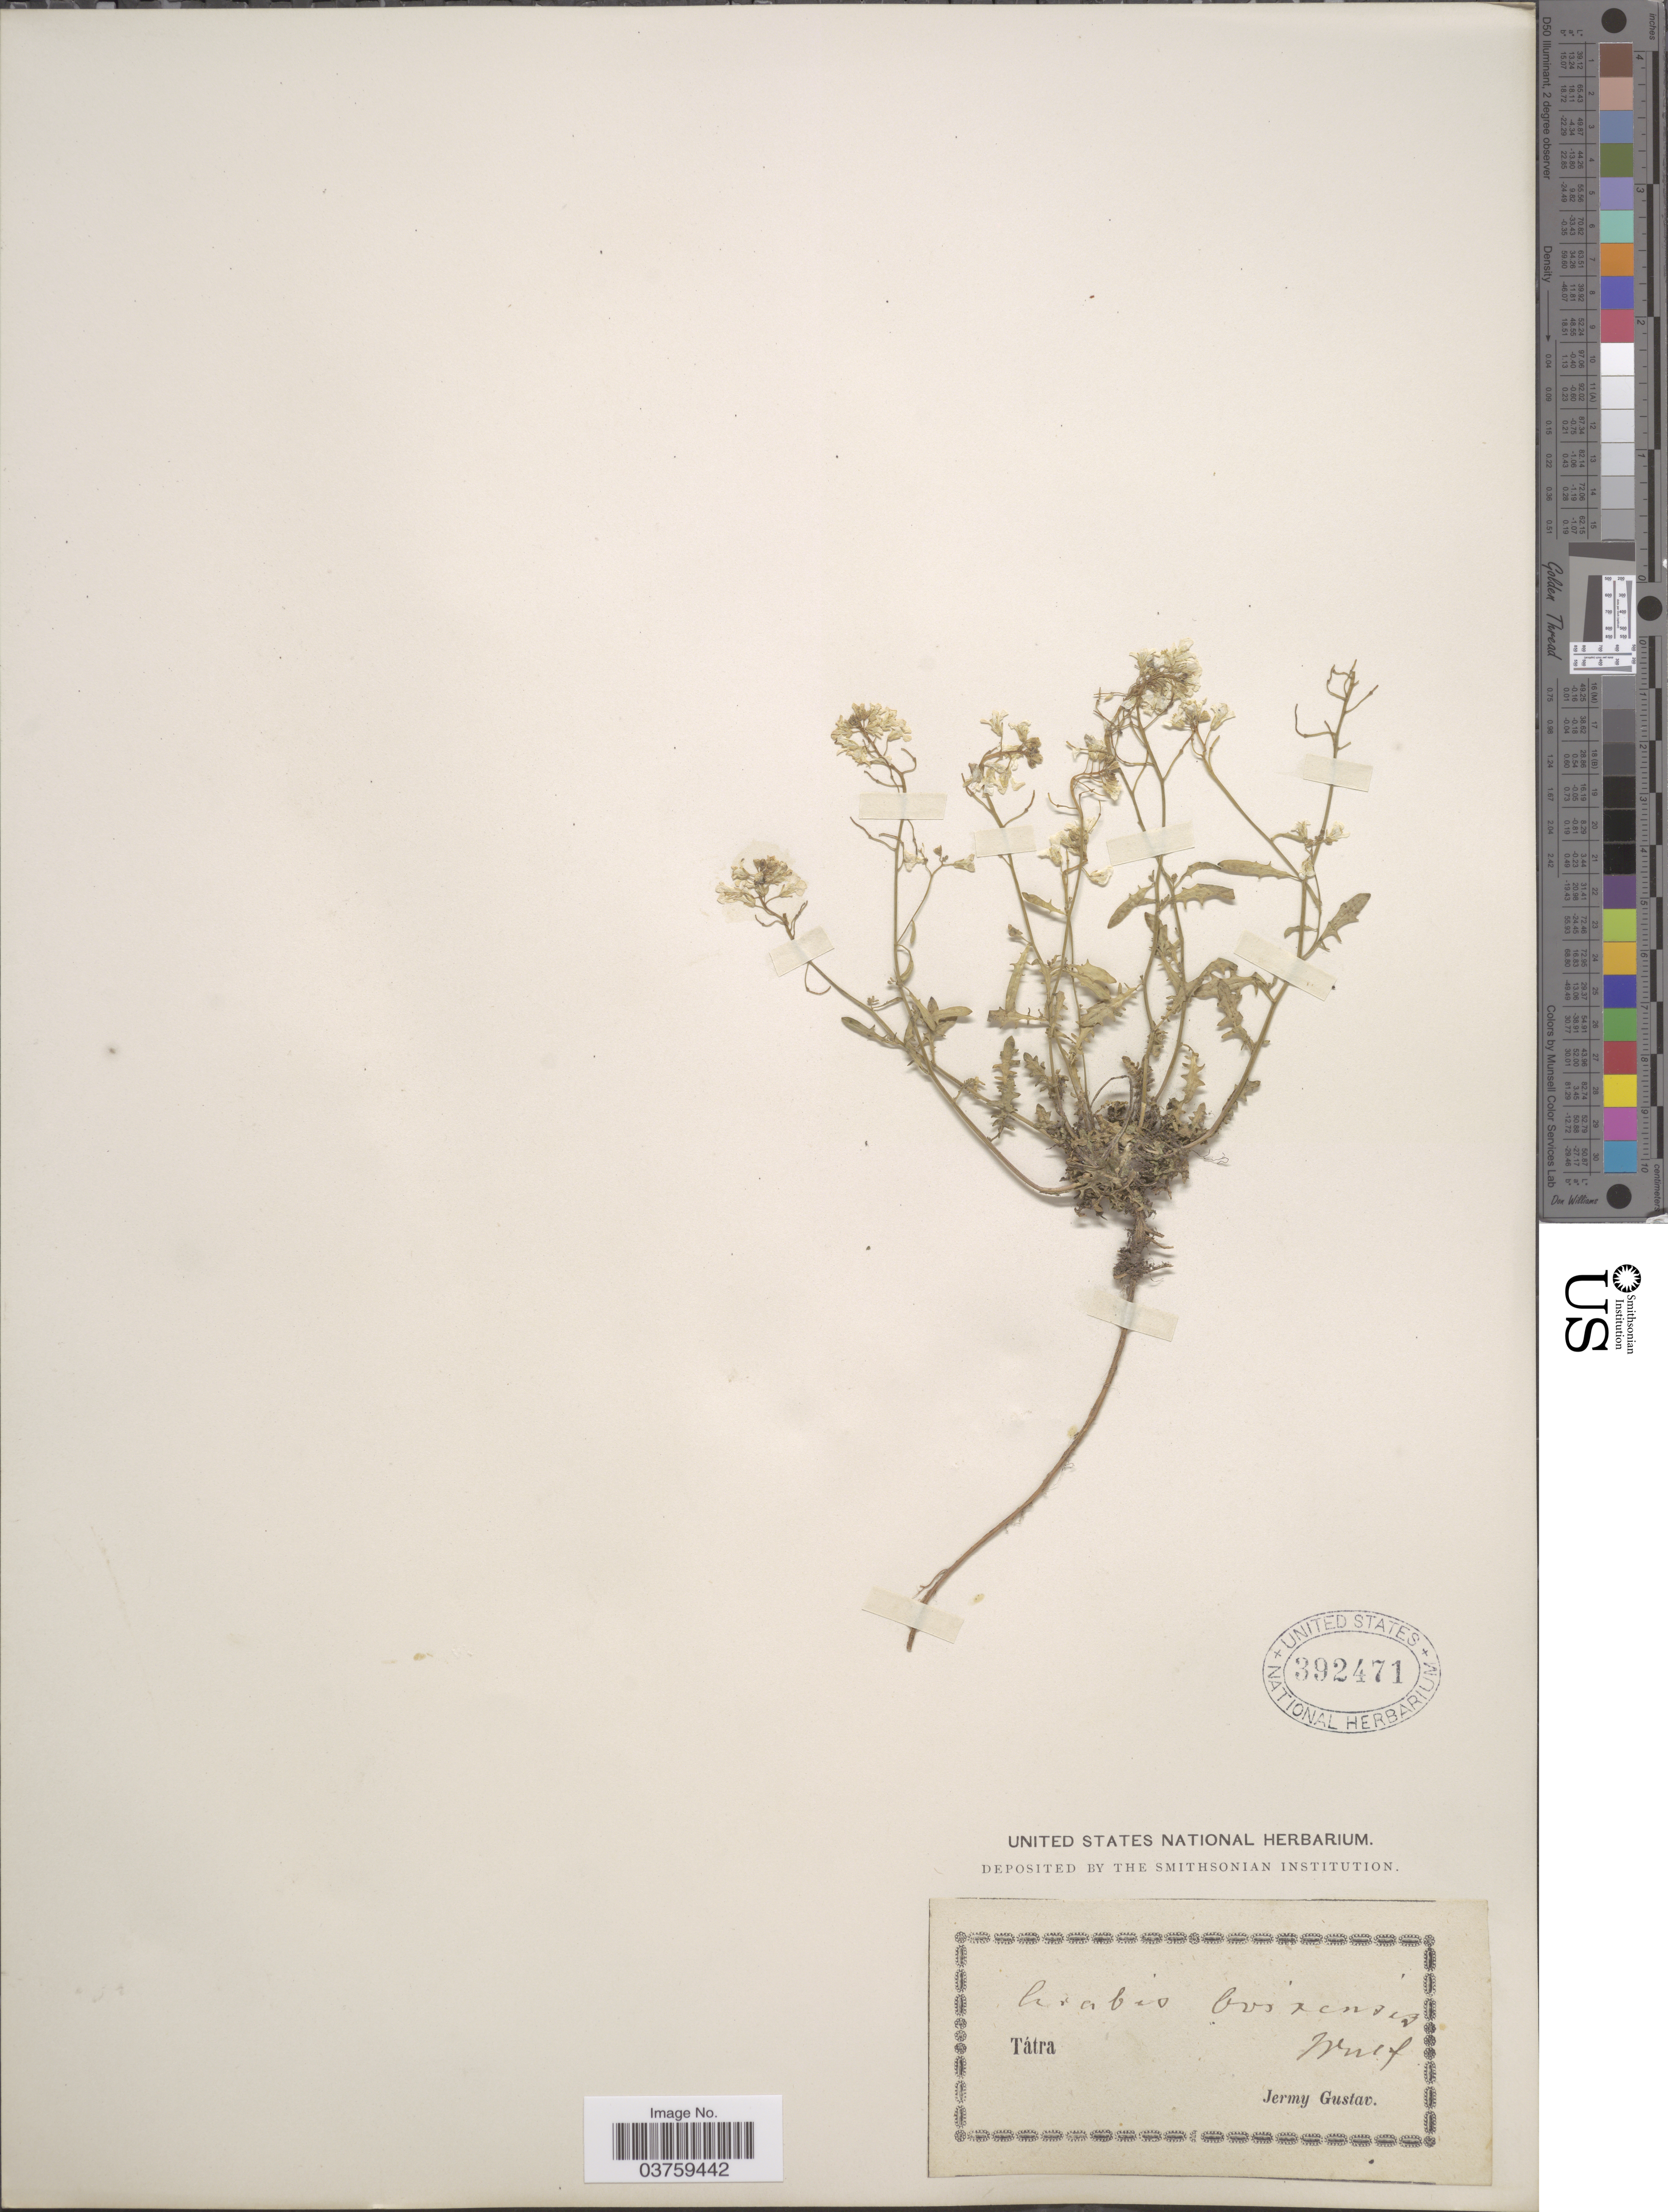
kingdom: Plantae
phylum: Tracheophyta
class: Magnoliopsida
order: Brassicales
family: Brassicaceae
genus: Arabis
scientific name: Arabis bosniaca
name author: Beck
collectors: J. Gustav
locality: Tátra.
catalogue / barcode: US 392471